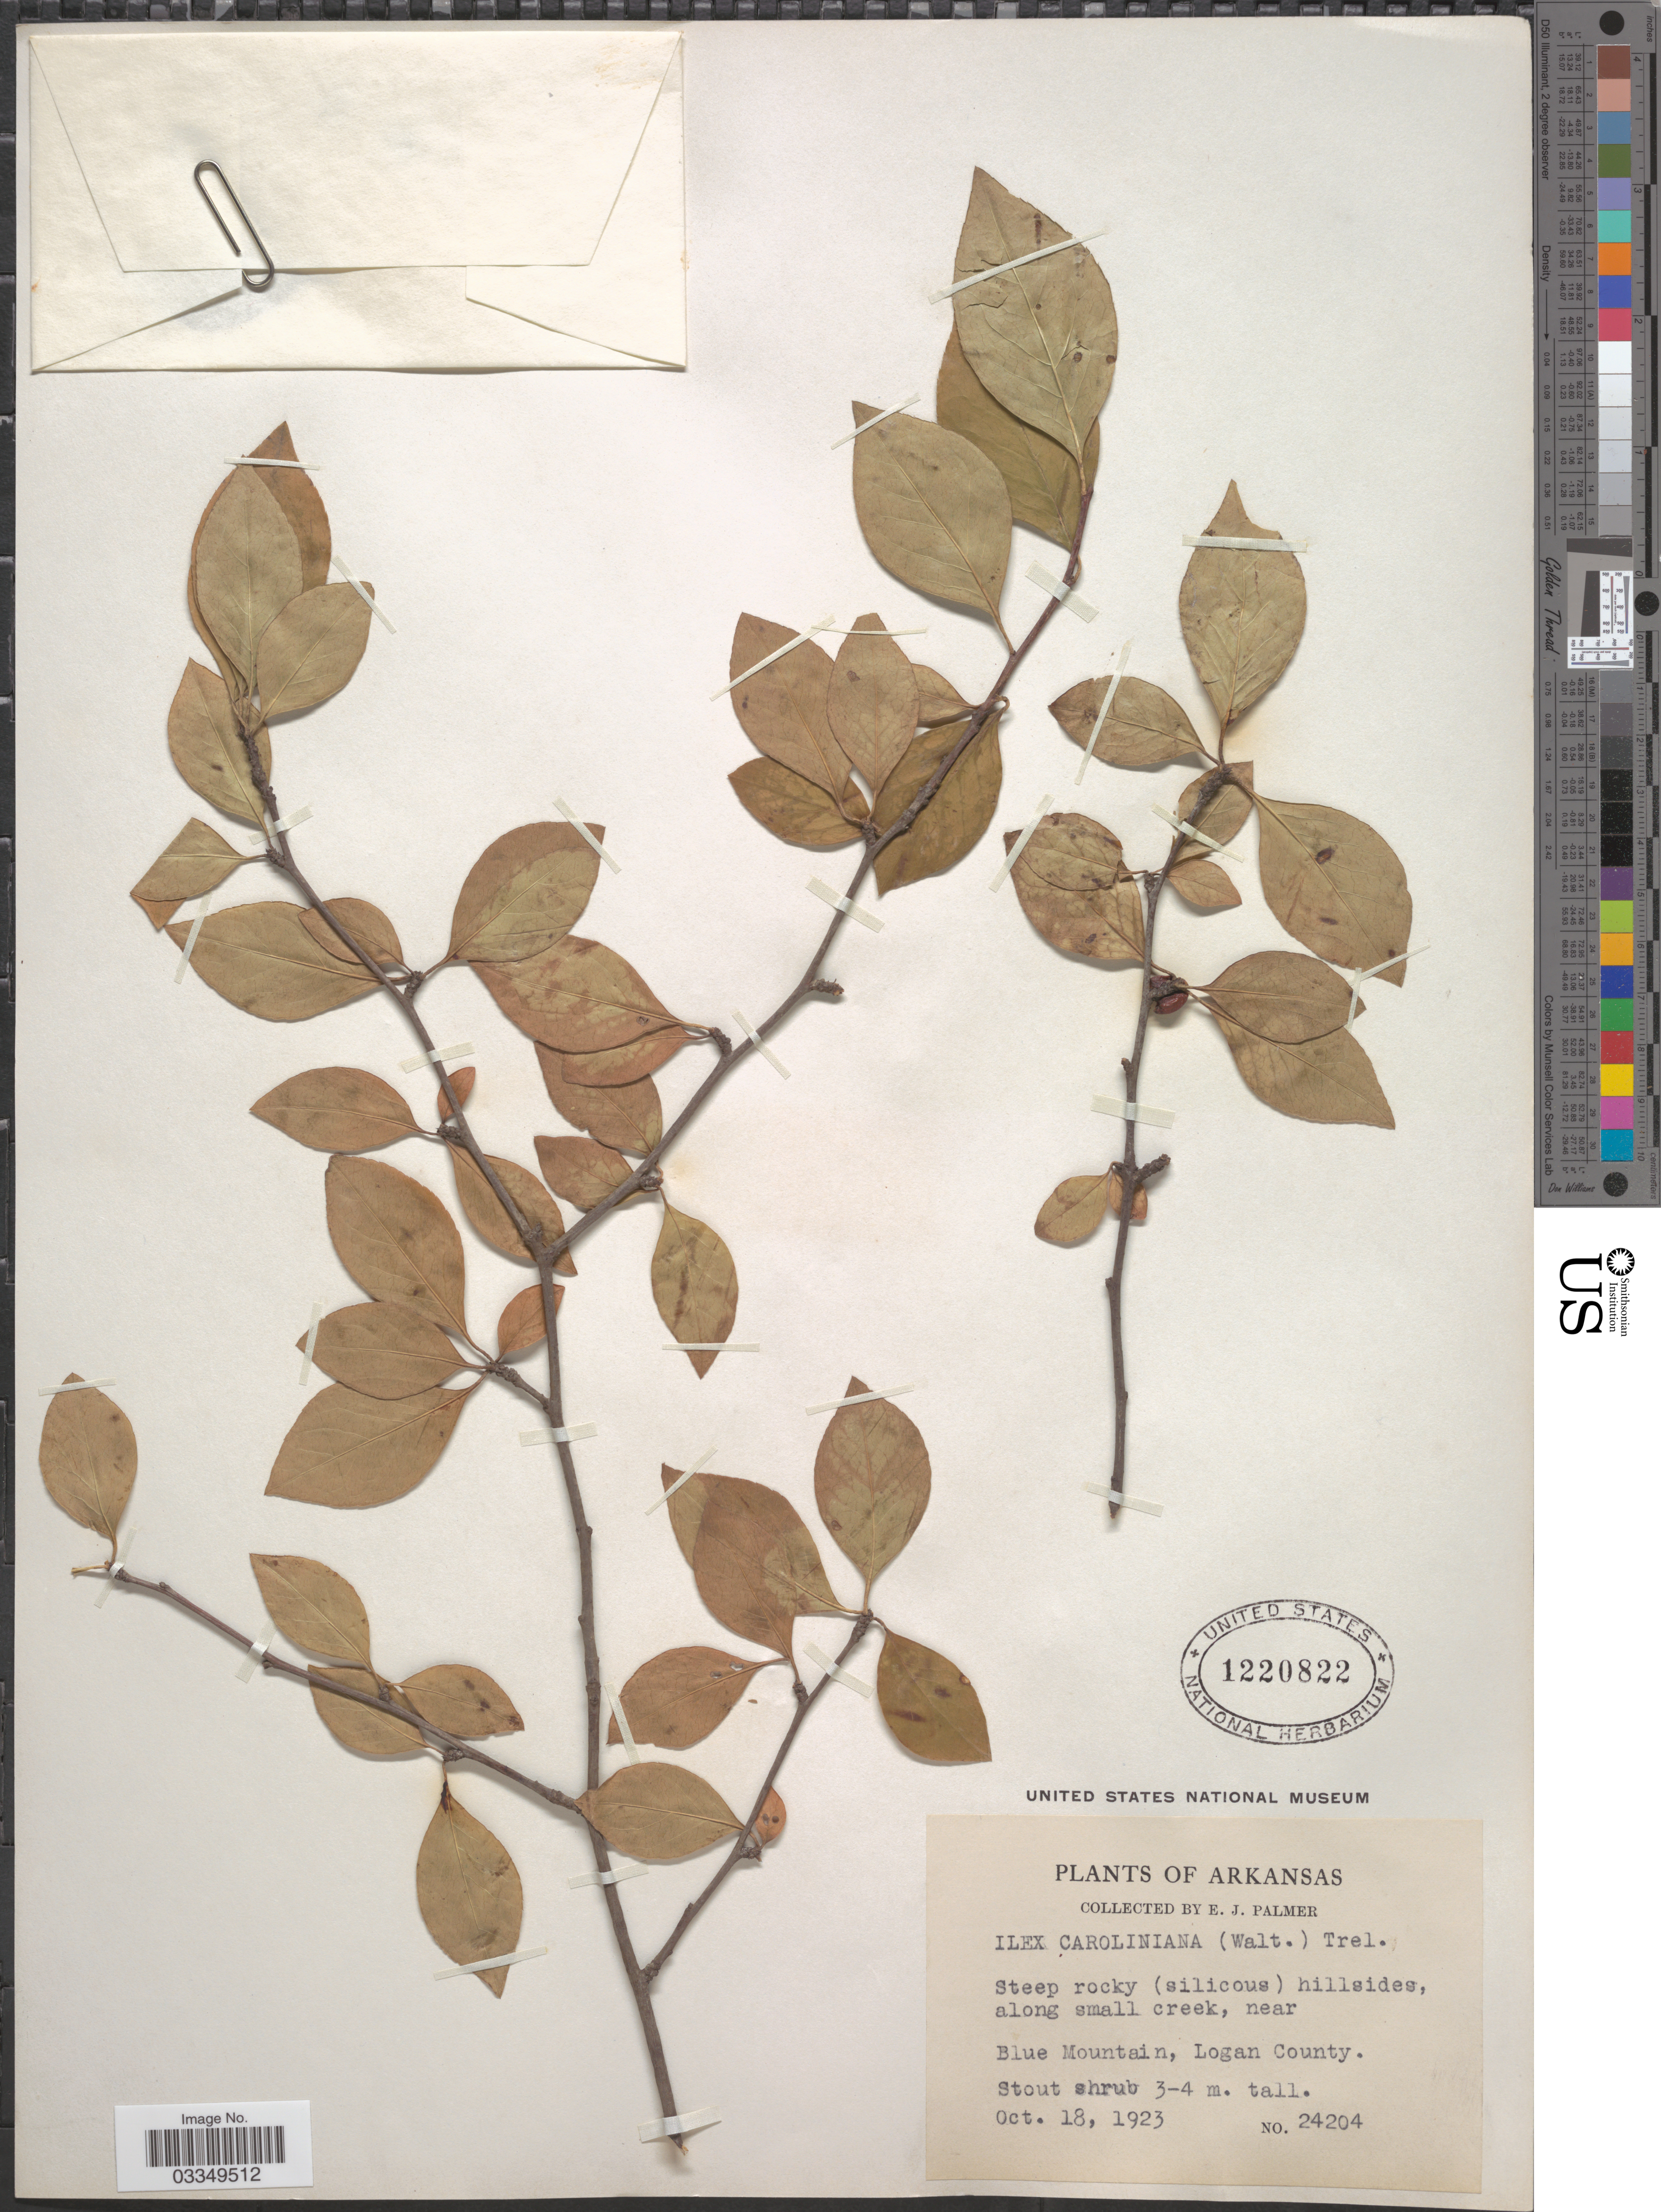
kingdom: Plantae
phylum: Tracheophyta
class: Magnoliopsida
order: Aquifoliales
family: Aquifoliaceae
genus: Ilex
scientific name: Ilex caroliniana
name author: Trel.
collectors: E. J. Palmer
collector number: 24204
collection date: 1923-10-18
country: United States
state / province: Arkansas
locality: Near Blue Mountain, Logan County.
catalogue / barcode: US 1220822